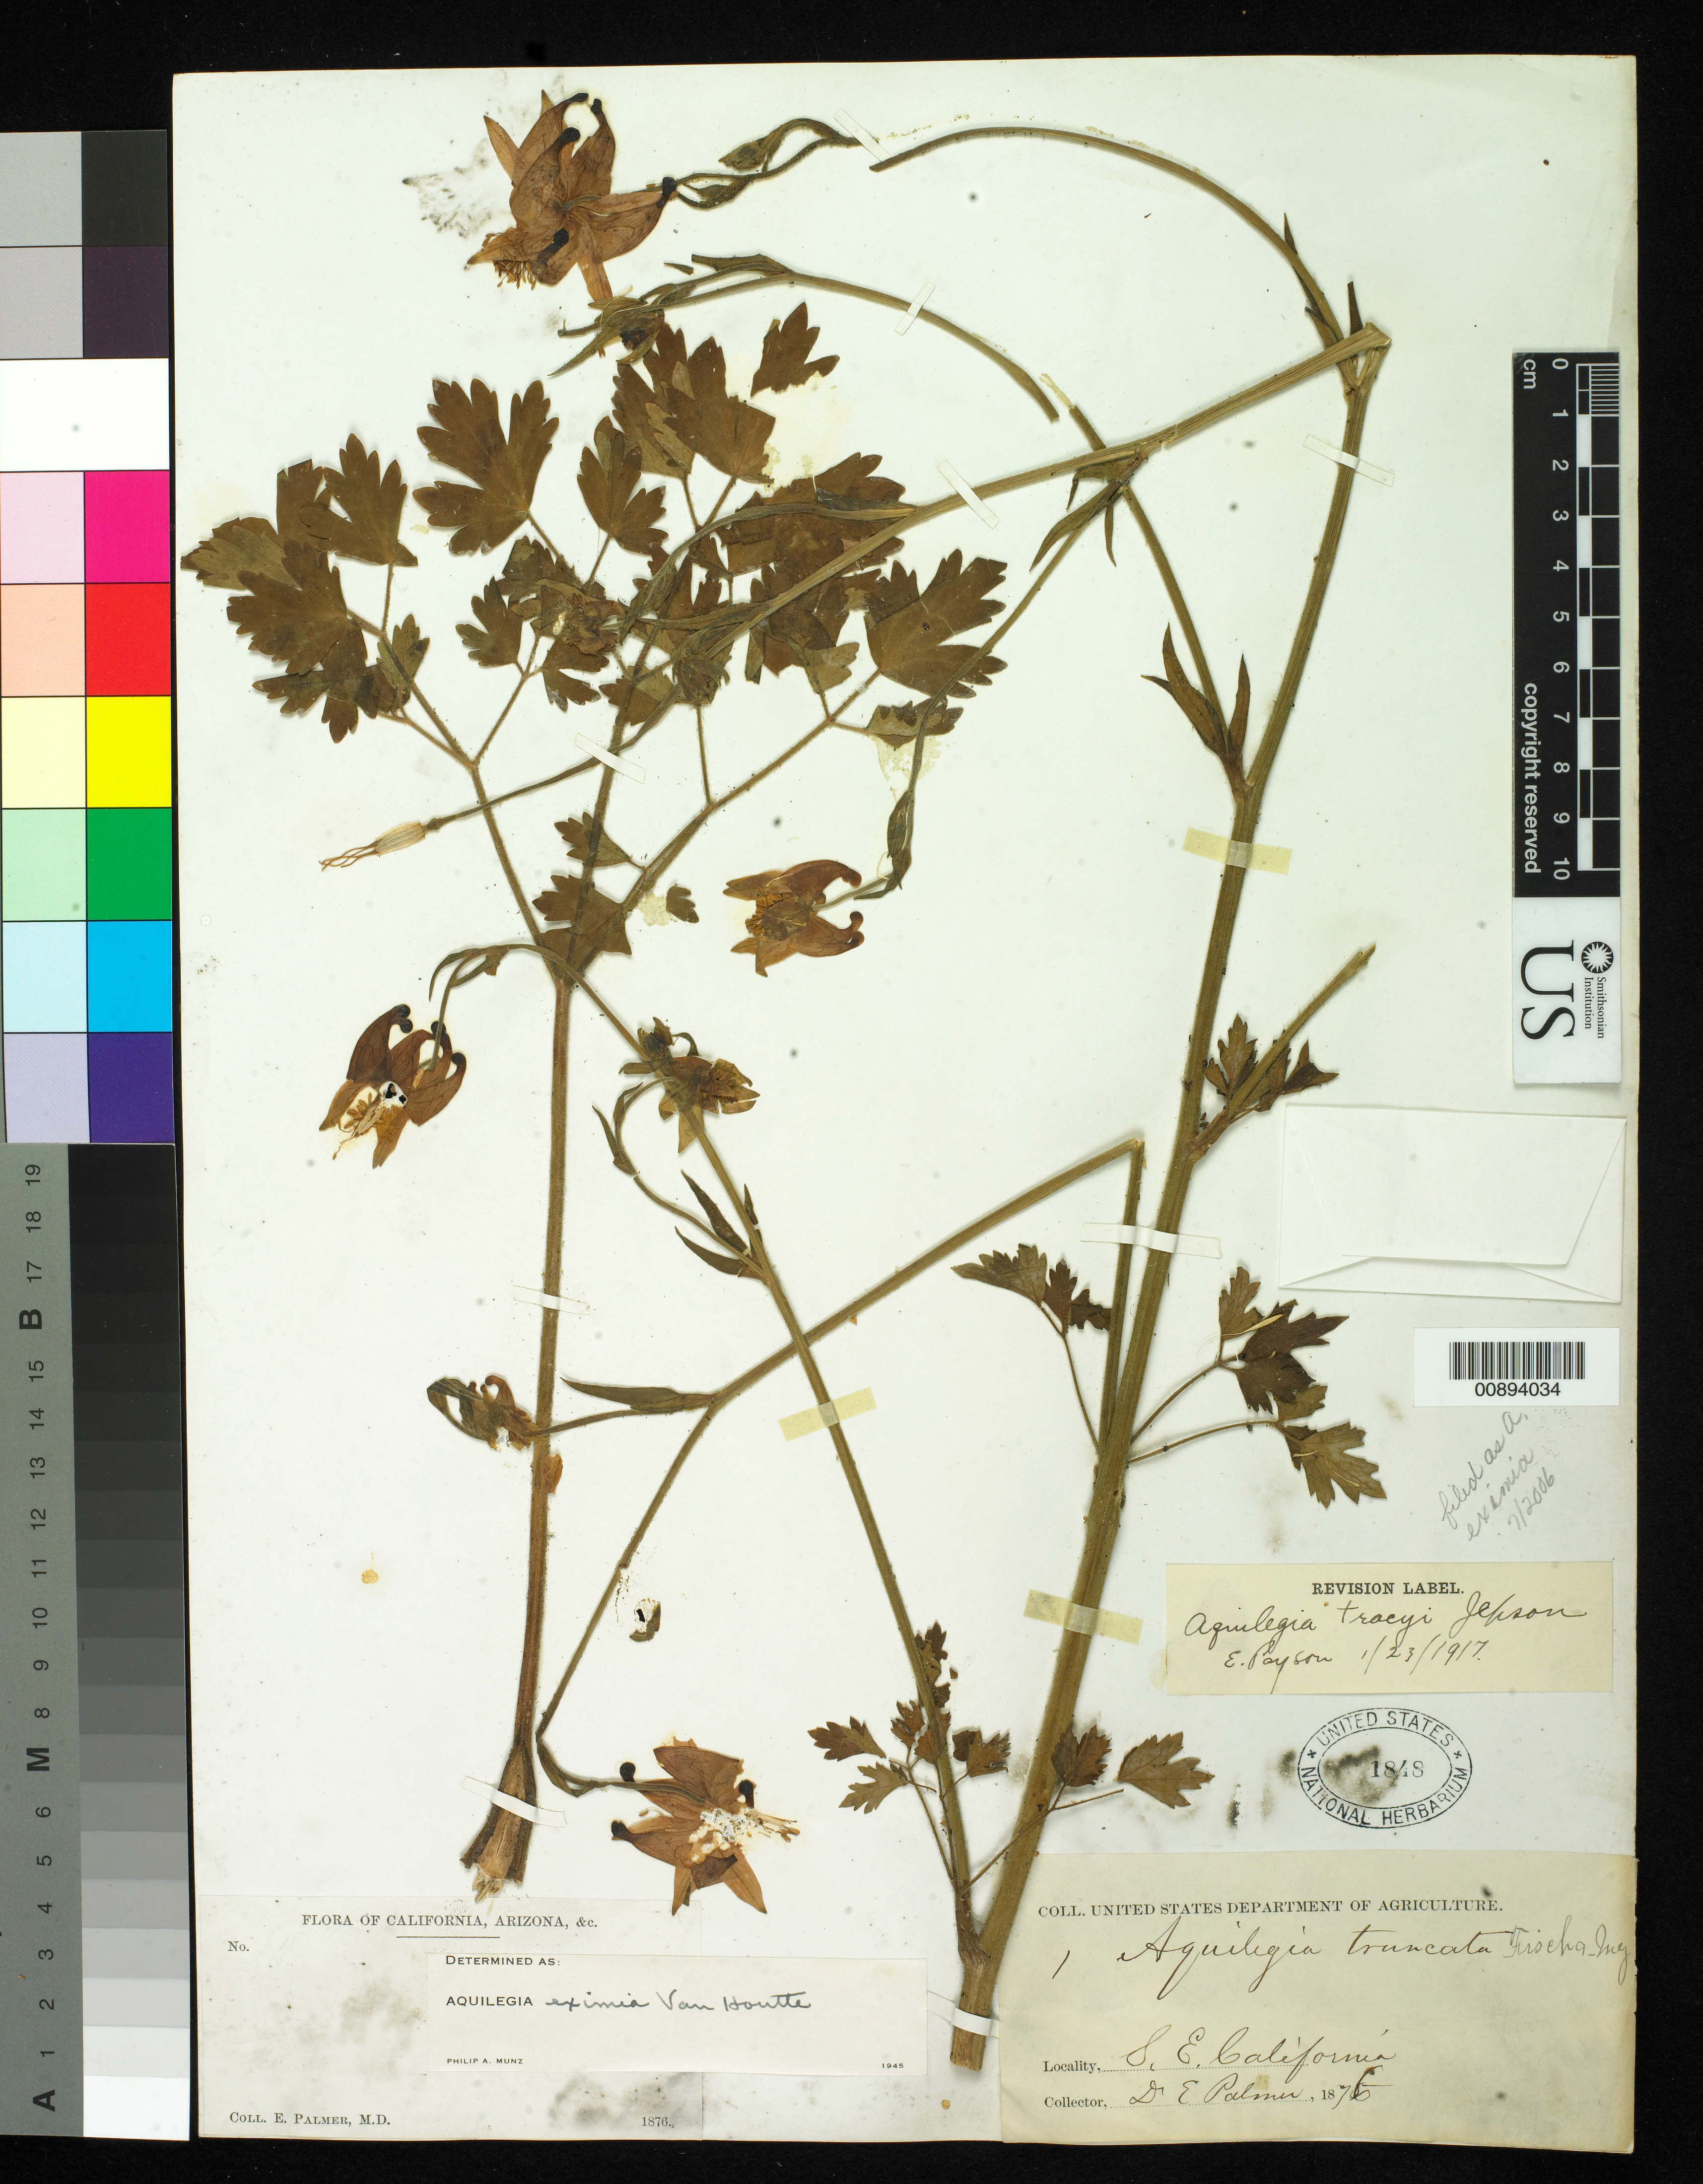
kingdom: Plantae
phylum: Tracheophyta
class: Magnoliopsida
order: Ranunculales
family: Ranunculaceae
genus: Aquilegia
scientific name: Aquilegia eximia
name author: Van Houtte & Planch.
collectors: E. Palmer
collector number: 1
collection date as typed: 1876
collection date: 1876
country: United States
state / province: California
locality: SE California.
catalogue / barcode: US 1848